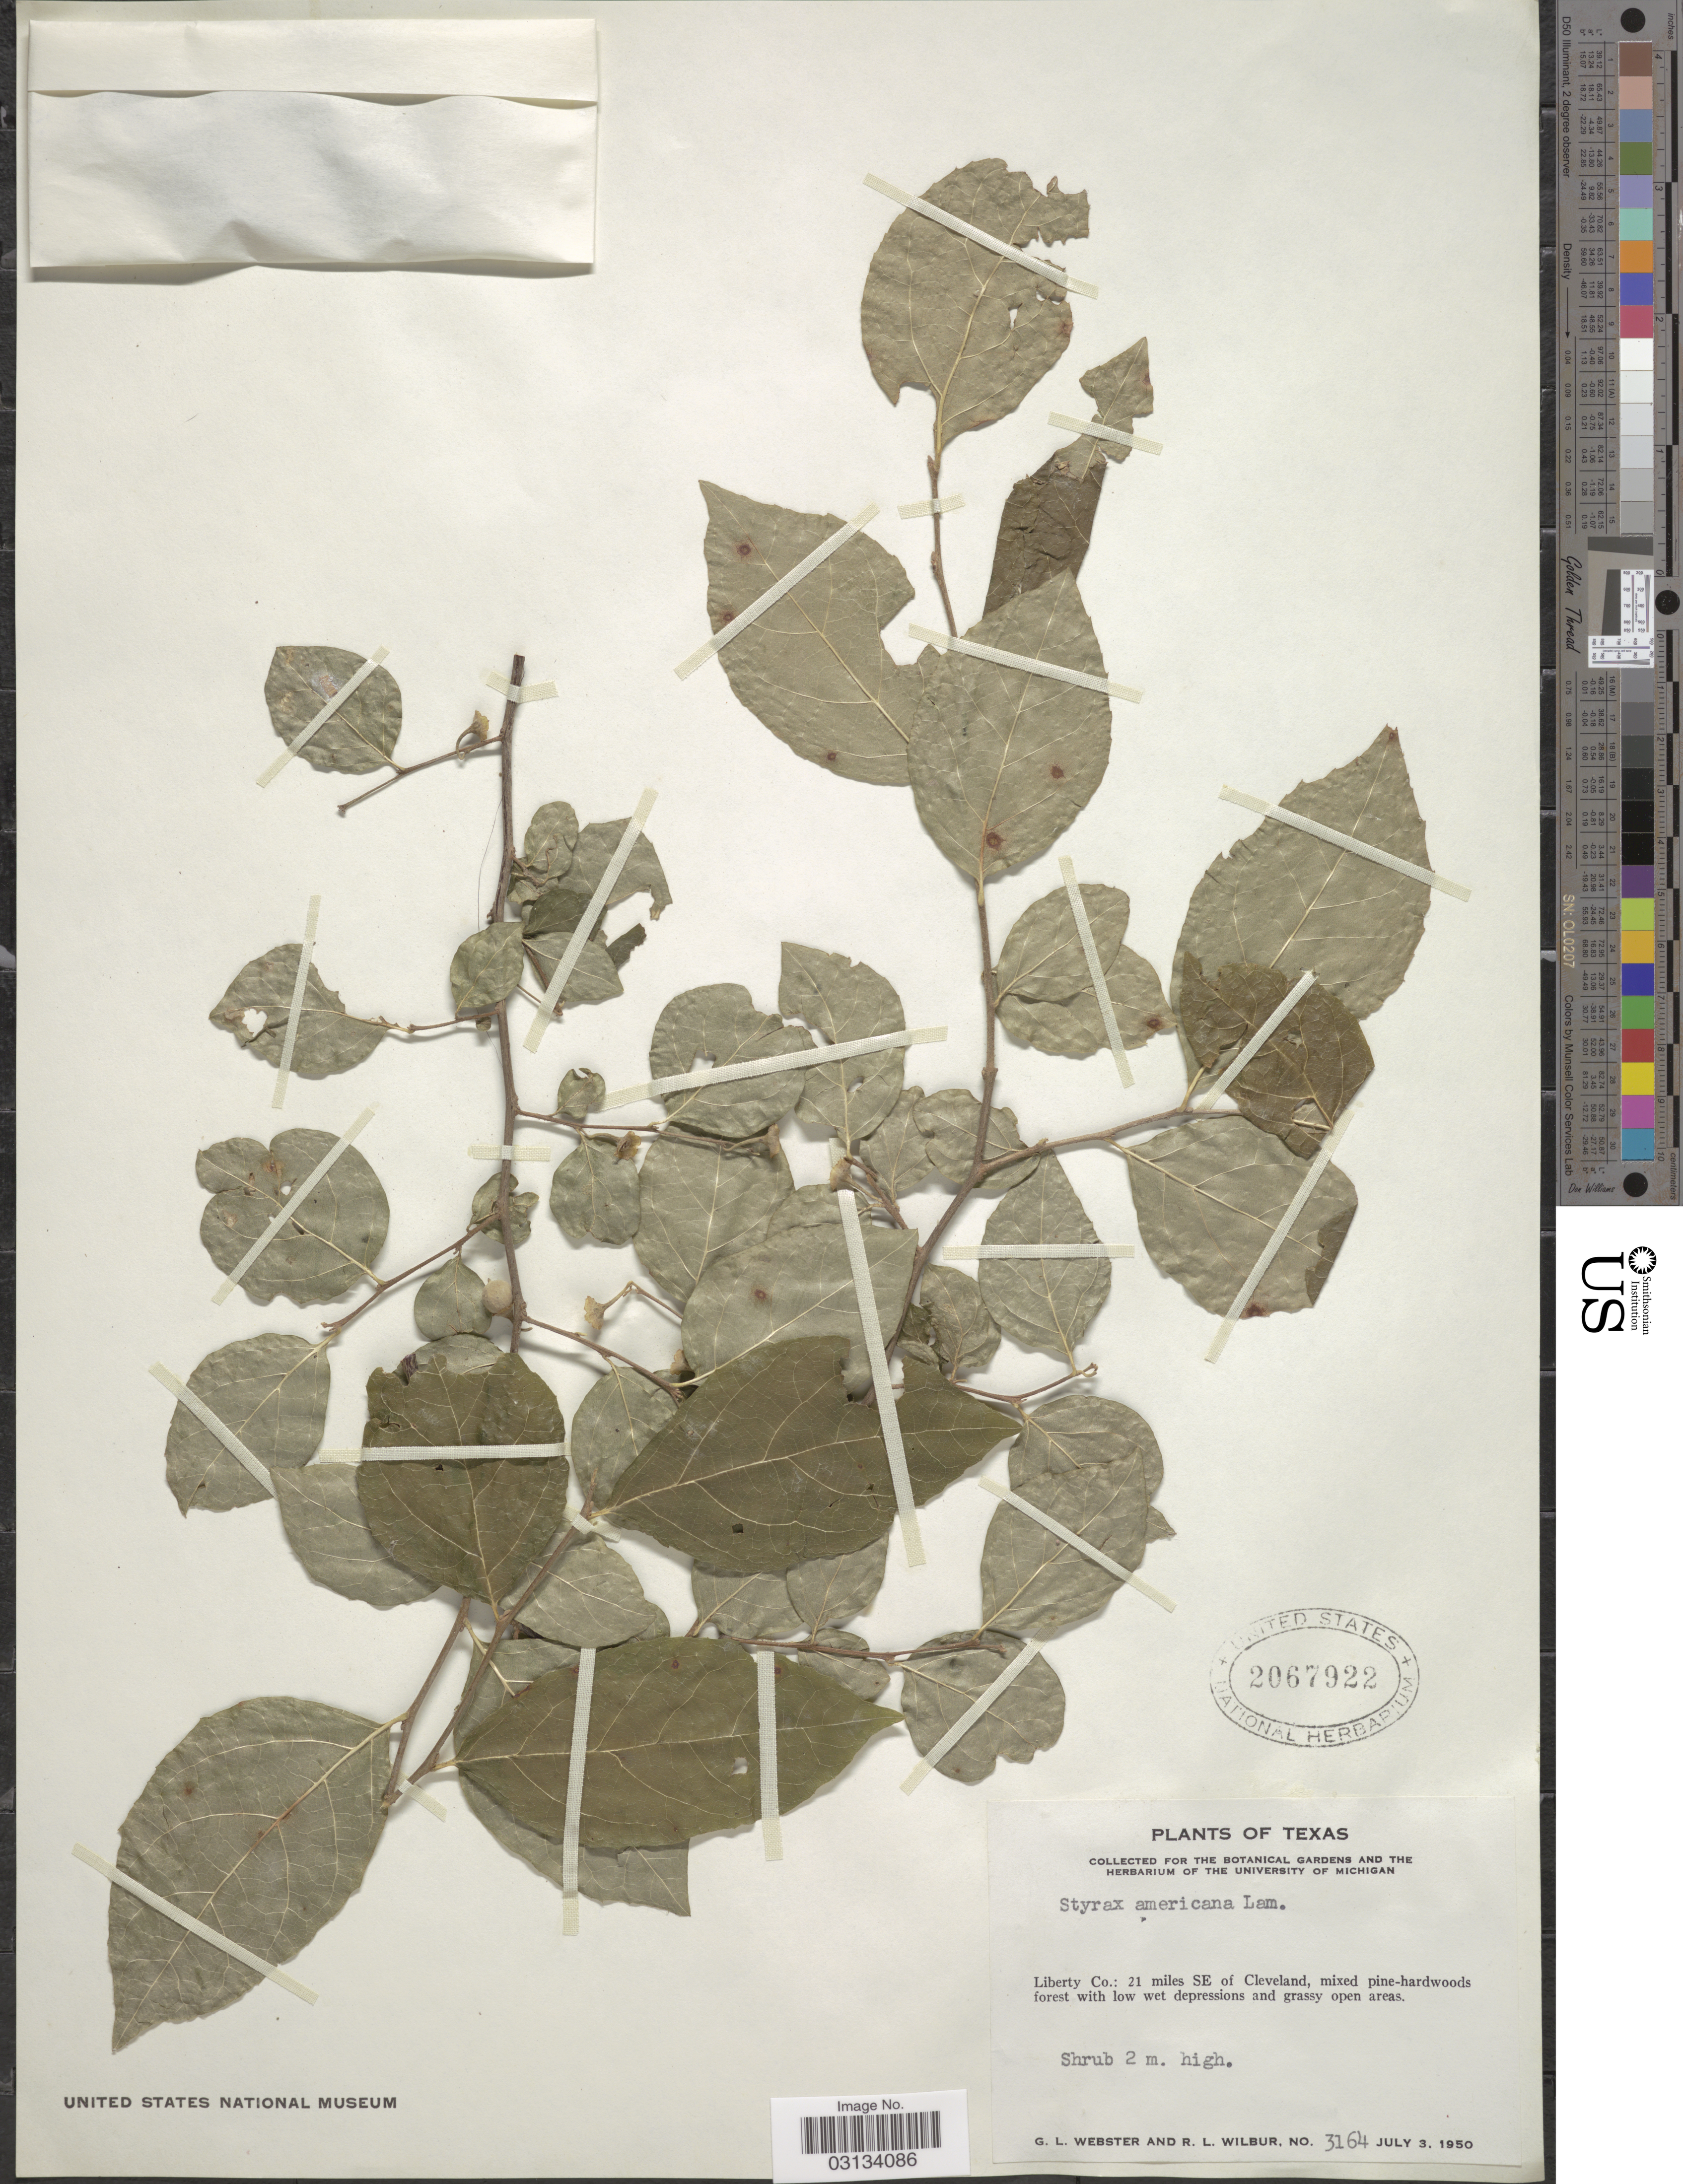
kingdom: Plantae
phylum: Tracheophyta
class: Magnoliopsida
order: Ericales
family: Styracaceae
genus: Styrax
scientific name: Styrax americanus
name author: Lam.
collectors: G. L. Webster & R. L. Wilbur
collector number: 3164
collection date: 1950-07-03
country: United States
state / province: Texas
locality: Liberty Co.: 21 miles SE of Cleveland.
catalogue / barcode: US 2067922